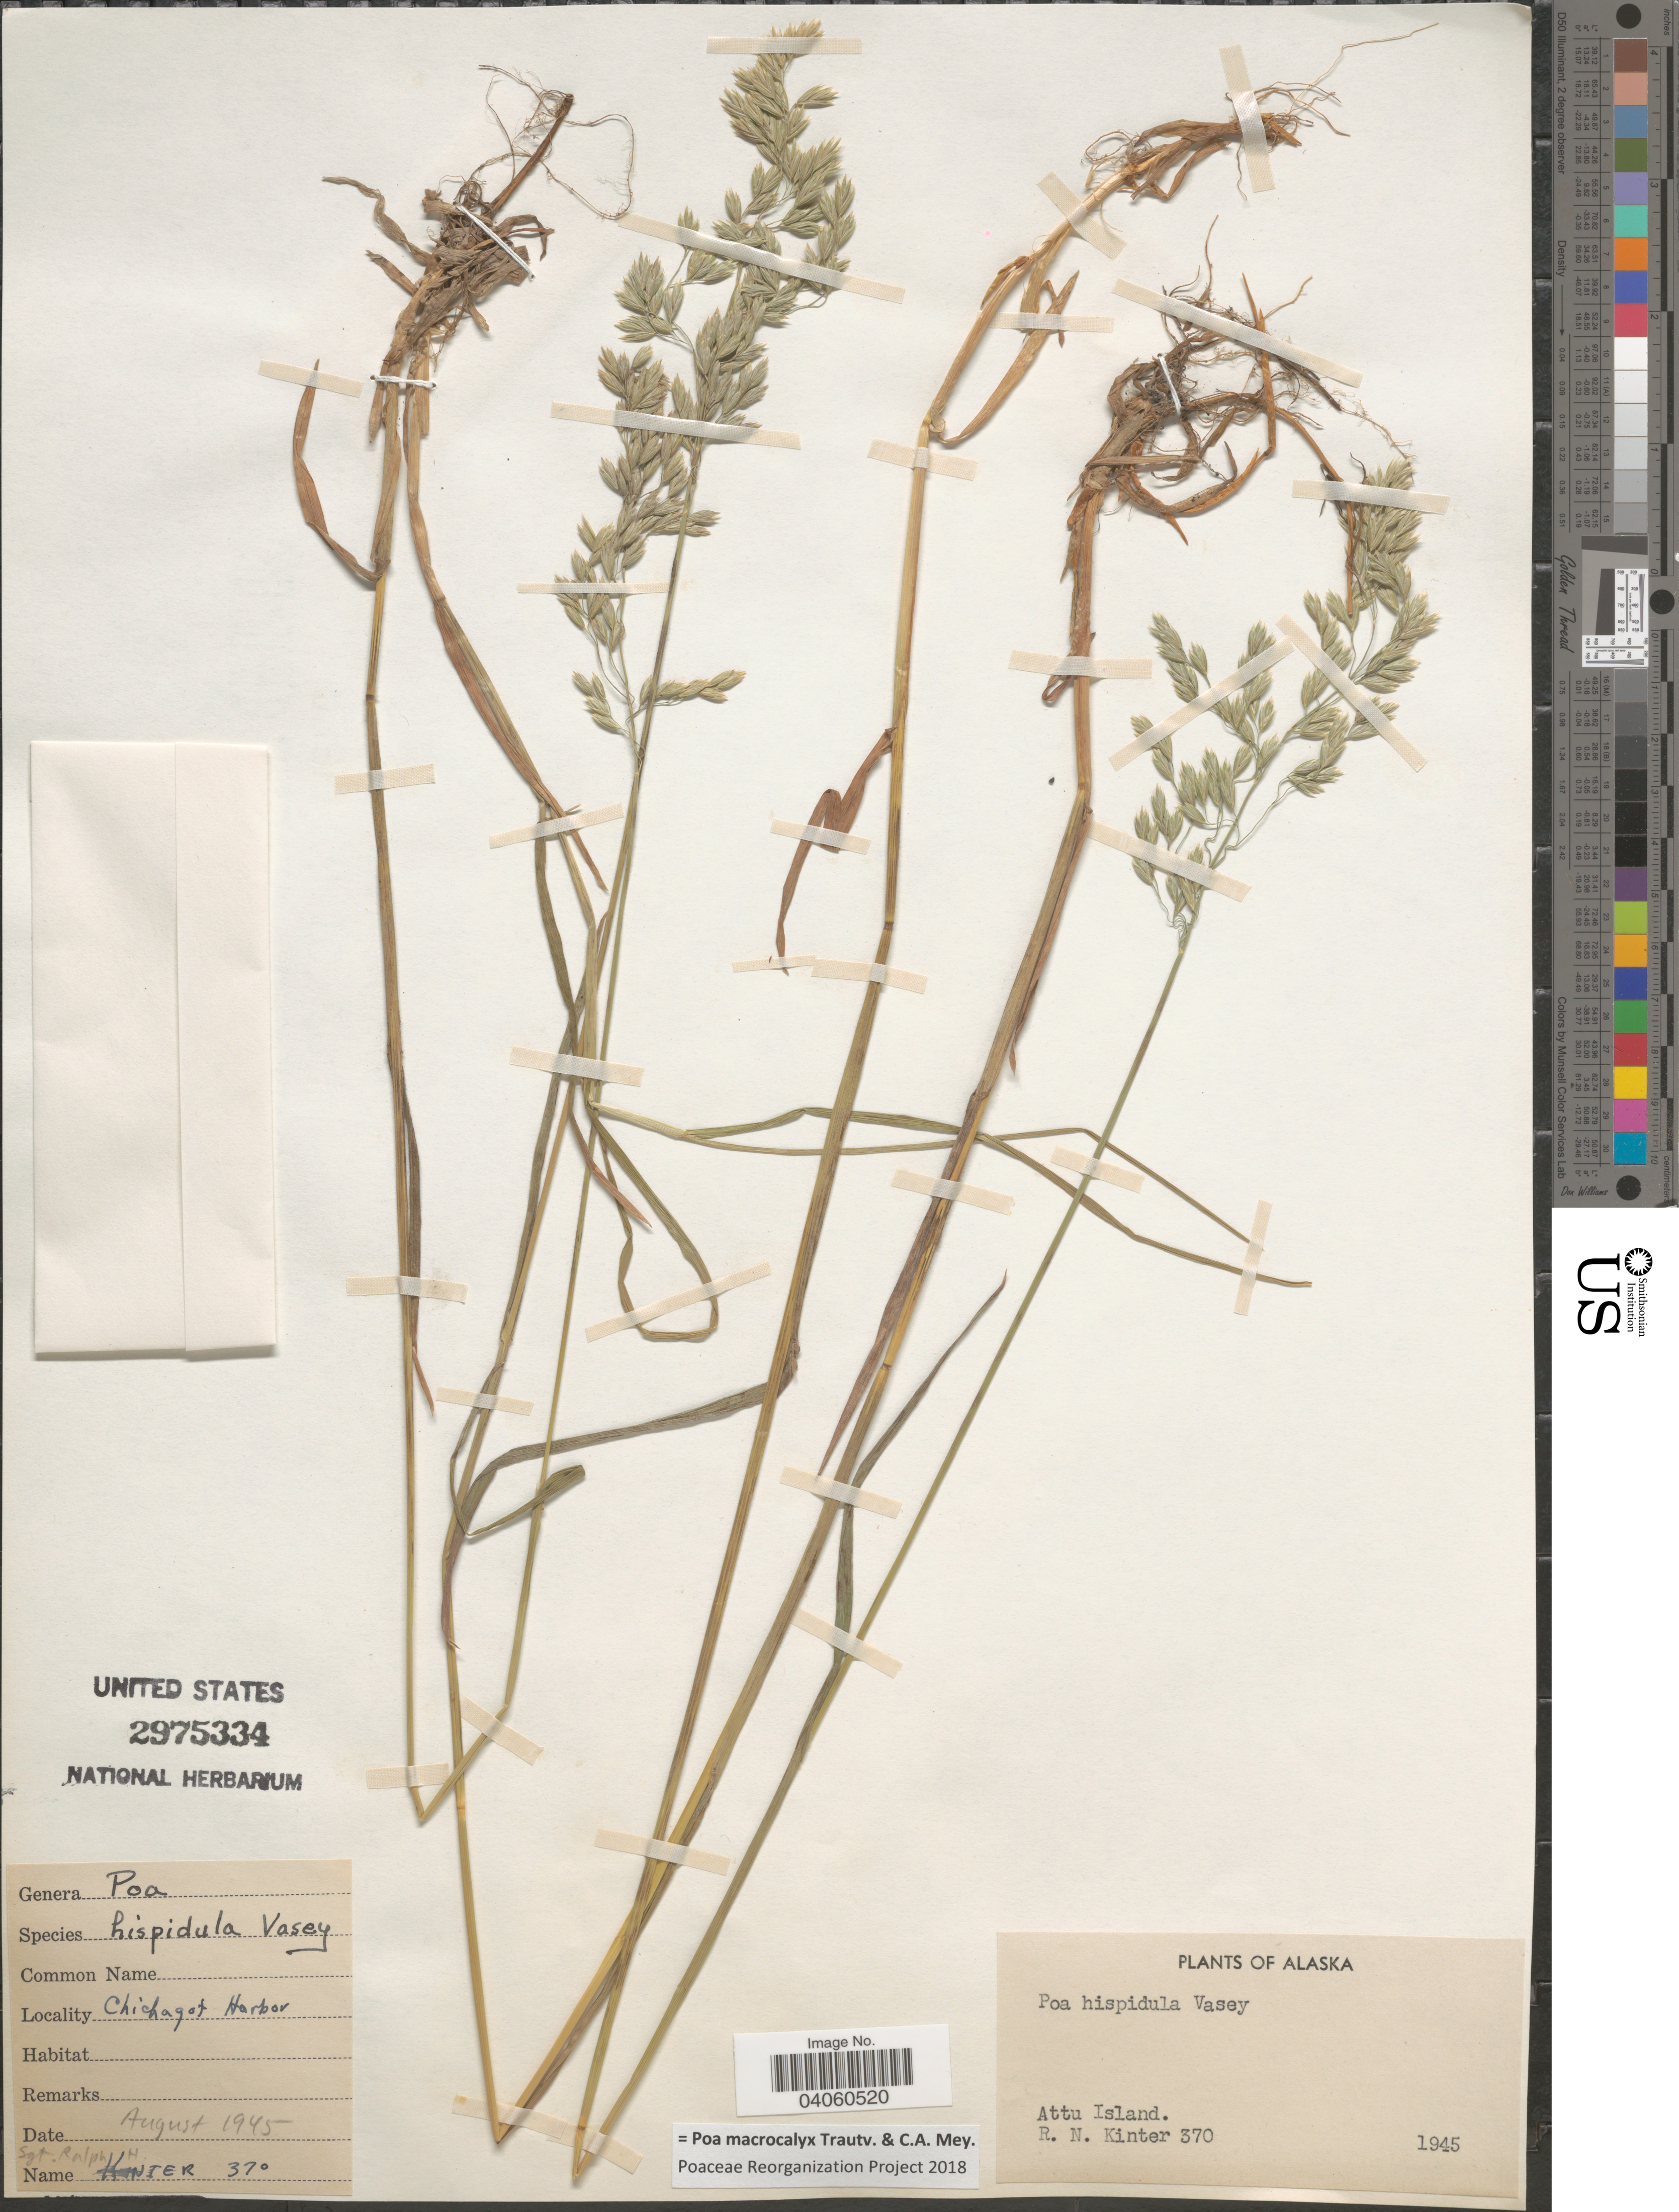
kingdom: Plantae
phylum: Tracheophyta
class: Liliopsida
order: Poales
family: Poaceae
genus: Poa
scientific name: Poa macrocalyx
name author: Trautv. & C.A. Mey.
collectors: R. Kinter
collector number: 370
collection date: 1945-08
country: United States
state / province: Alaska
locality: Attu Island. Chichagof Harbor.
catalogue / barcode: US 2975334